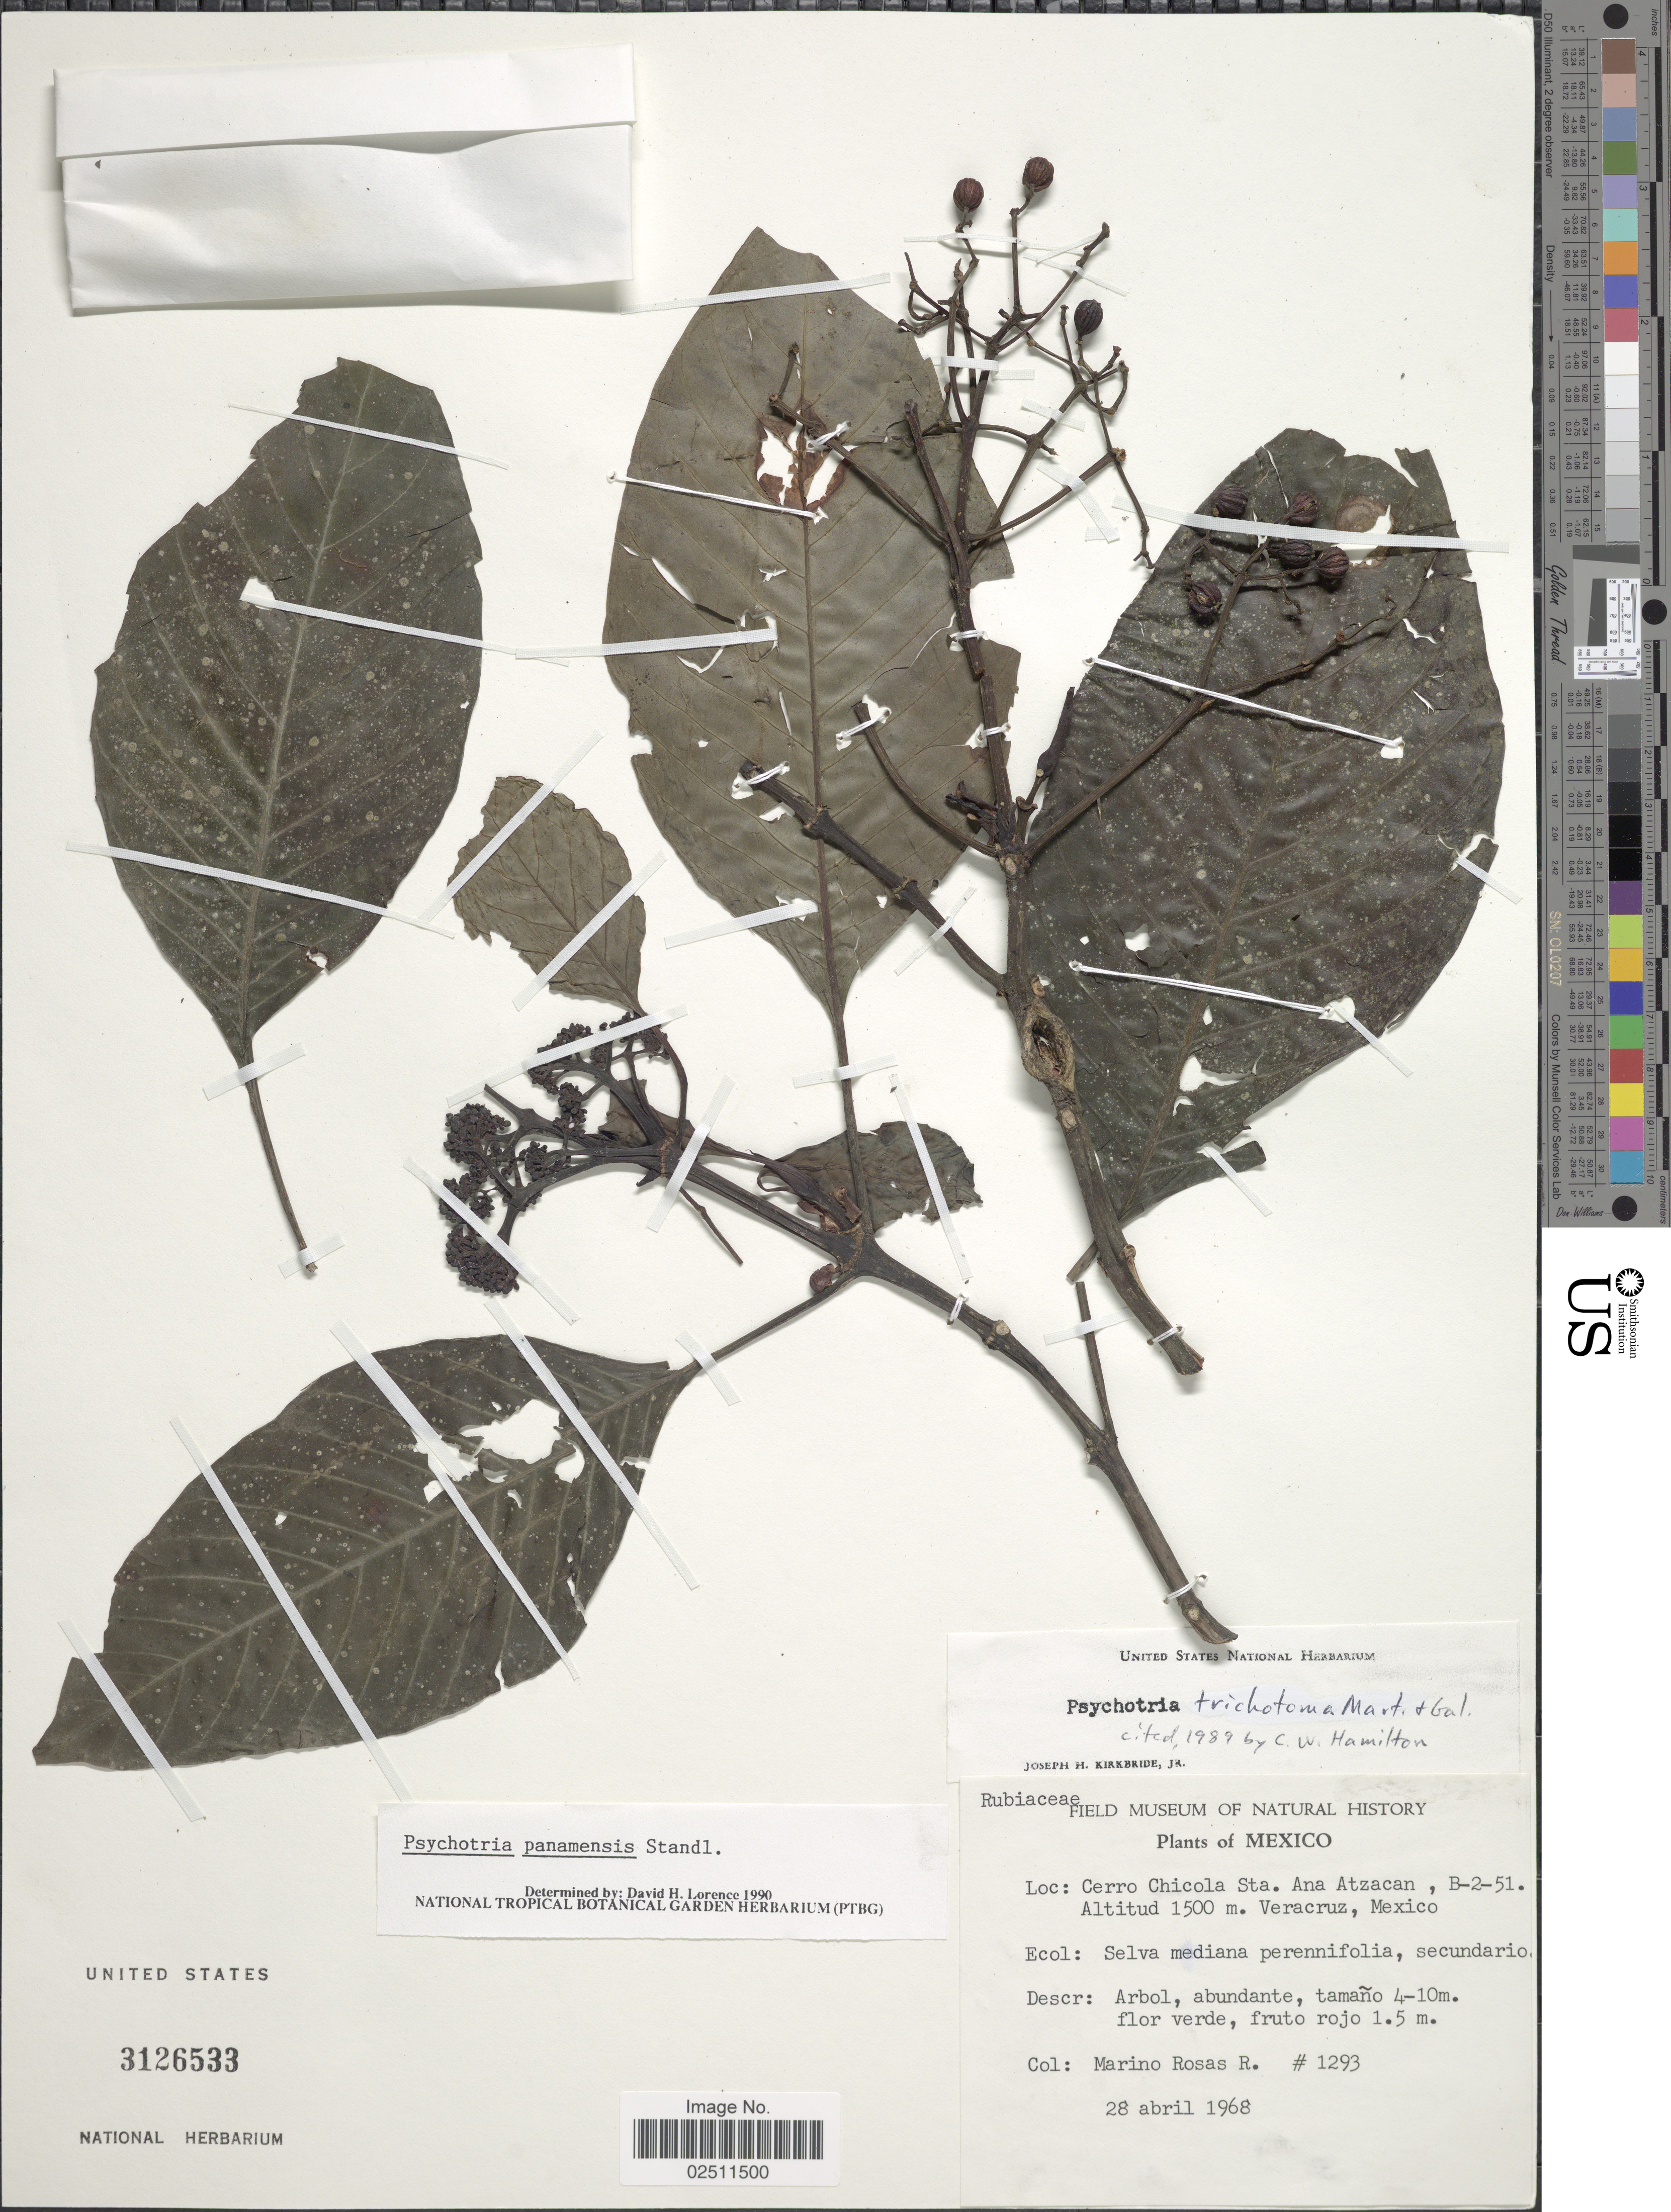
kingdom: Plantae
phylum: Tracheophyta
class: Magnoliopsida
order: Gentianales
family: Rubiaceae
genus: Psychotria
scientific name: Psychotria trichotoma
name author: M. Martens & Galeotti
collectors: M. Rosas R.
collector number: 1293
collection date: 1968-04-28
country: Mexico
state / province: Veracruz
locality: Cerro Chicola Sta. Ana Atzacan, B-2-51. Veracruz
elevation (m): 1500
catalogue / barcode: US 3126533